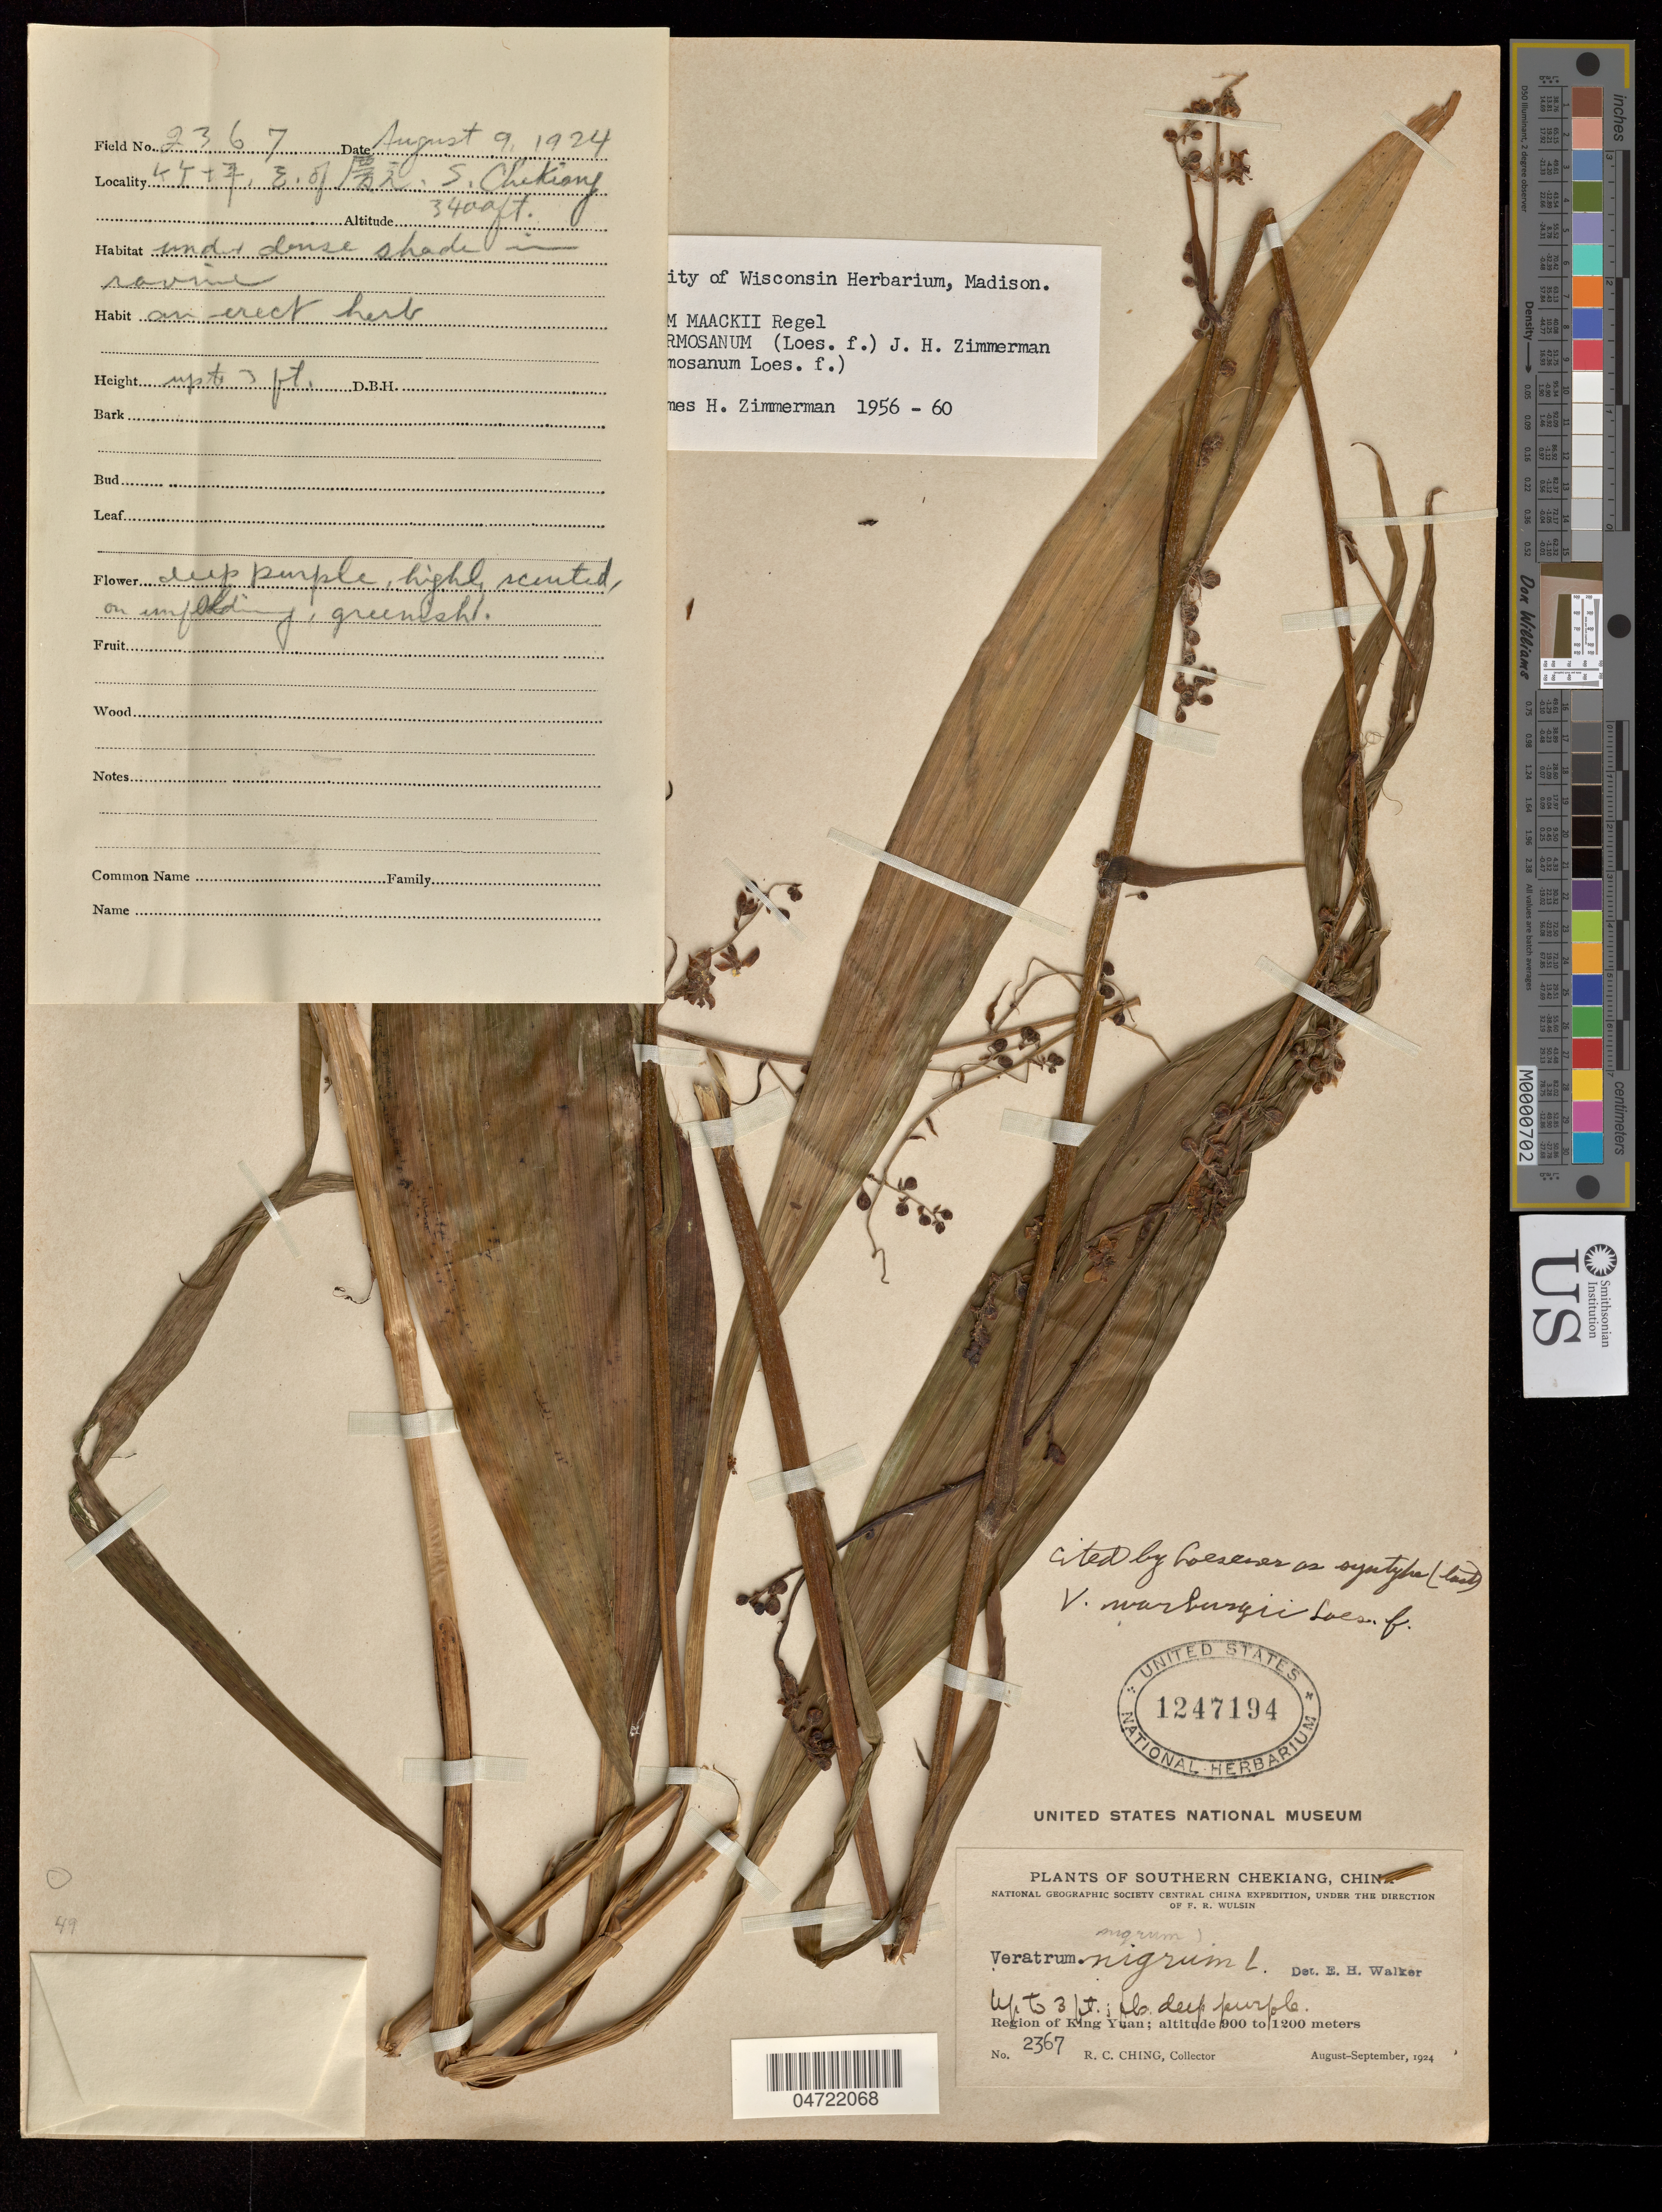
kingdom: Plantae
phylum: Tracheophyta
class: Liliopsida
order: Liliales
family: Melanthiaceae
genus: Veratrum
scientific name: Veratrum maackii subsp. formosanum (O. Loes.) J.H. Zimmerman, ined.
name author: (O. Loes.) J.H. Zimmerman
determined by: Zimmerman, James Hall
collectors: R. C. Ching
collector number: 2367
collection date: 1924-08/1924-09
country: China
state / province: Zhejiang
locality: Region of King Yuan.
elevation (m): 900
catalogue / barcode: US 1247194